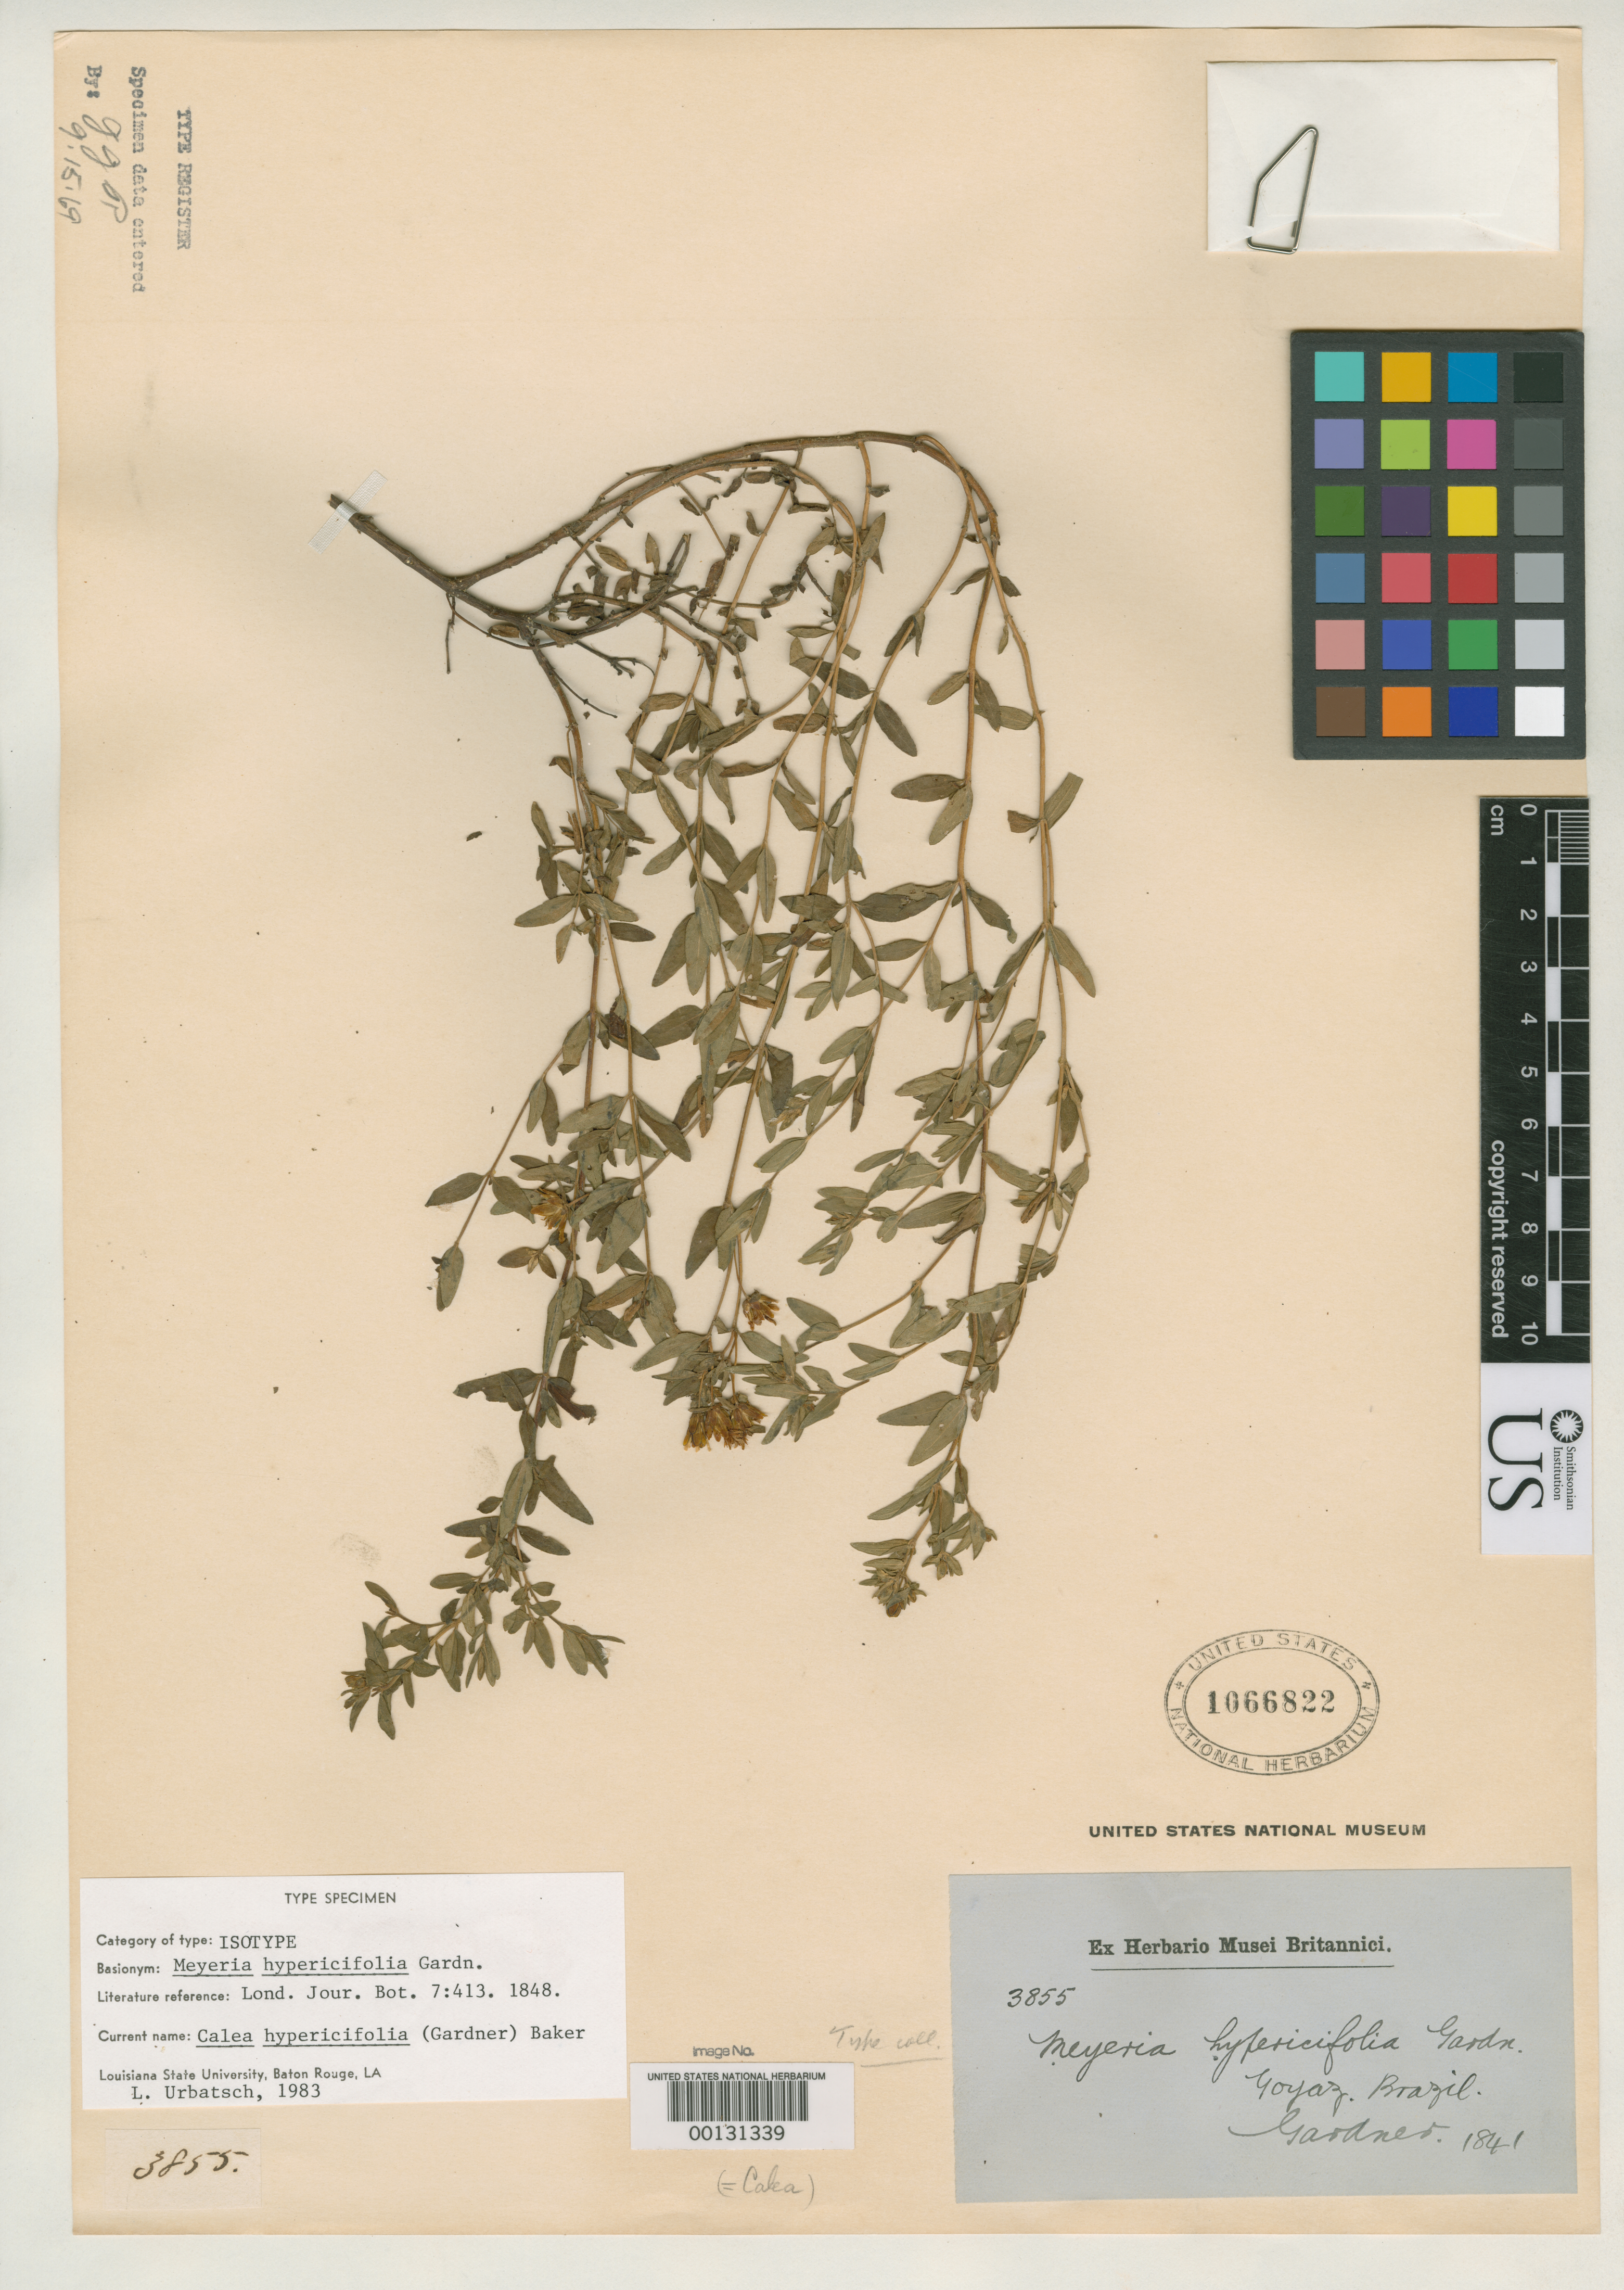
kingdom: Plantae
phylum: Tracheophyta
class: Magnoliopsida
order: Asterales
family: Asteraceae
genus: Meyeria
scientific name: Meyeria hypericifolia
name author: Gardner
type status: Isotype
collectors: G. Gardner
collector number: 3855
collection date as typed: Feb 1840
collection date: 1840-02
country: Brazil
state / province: Goiás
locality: Near Villa de Natividade.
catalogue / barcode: US 1066822